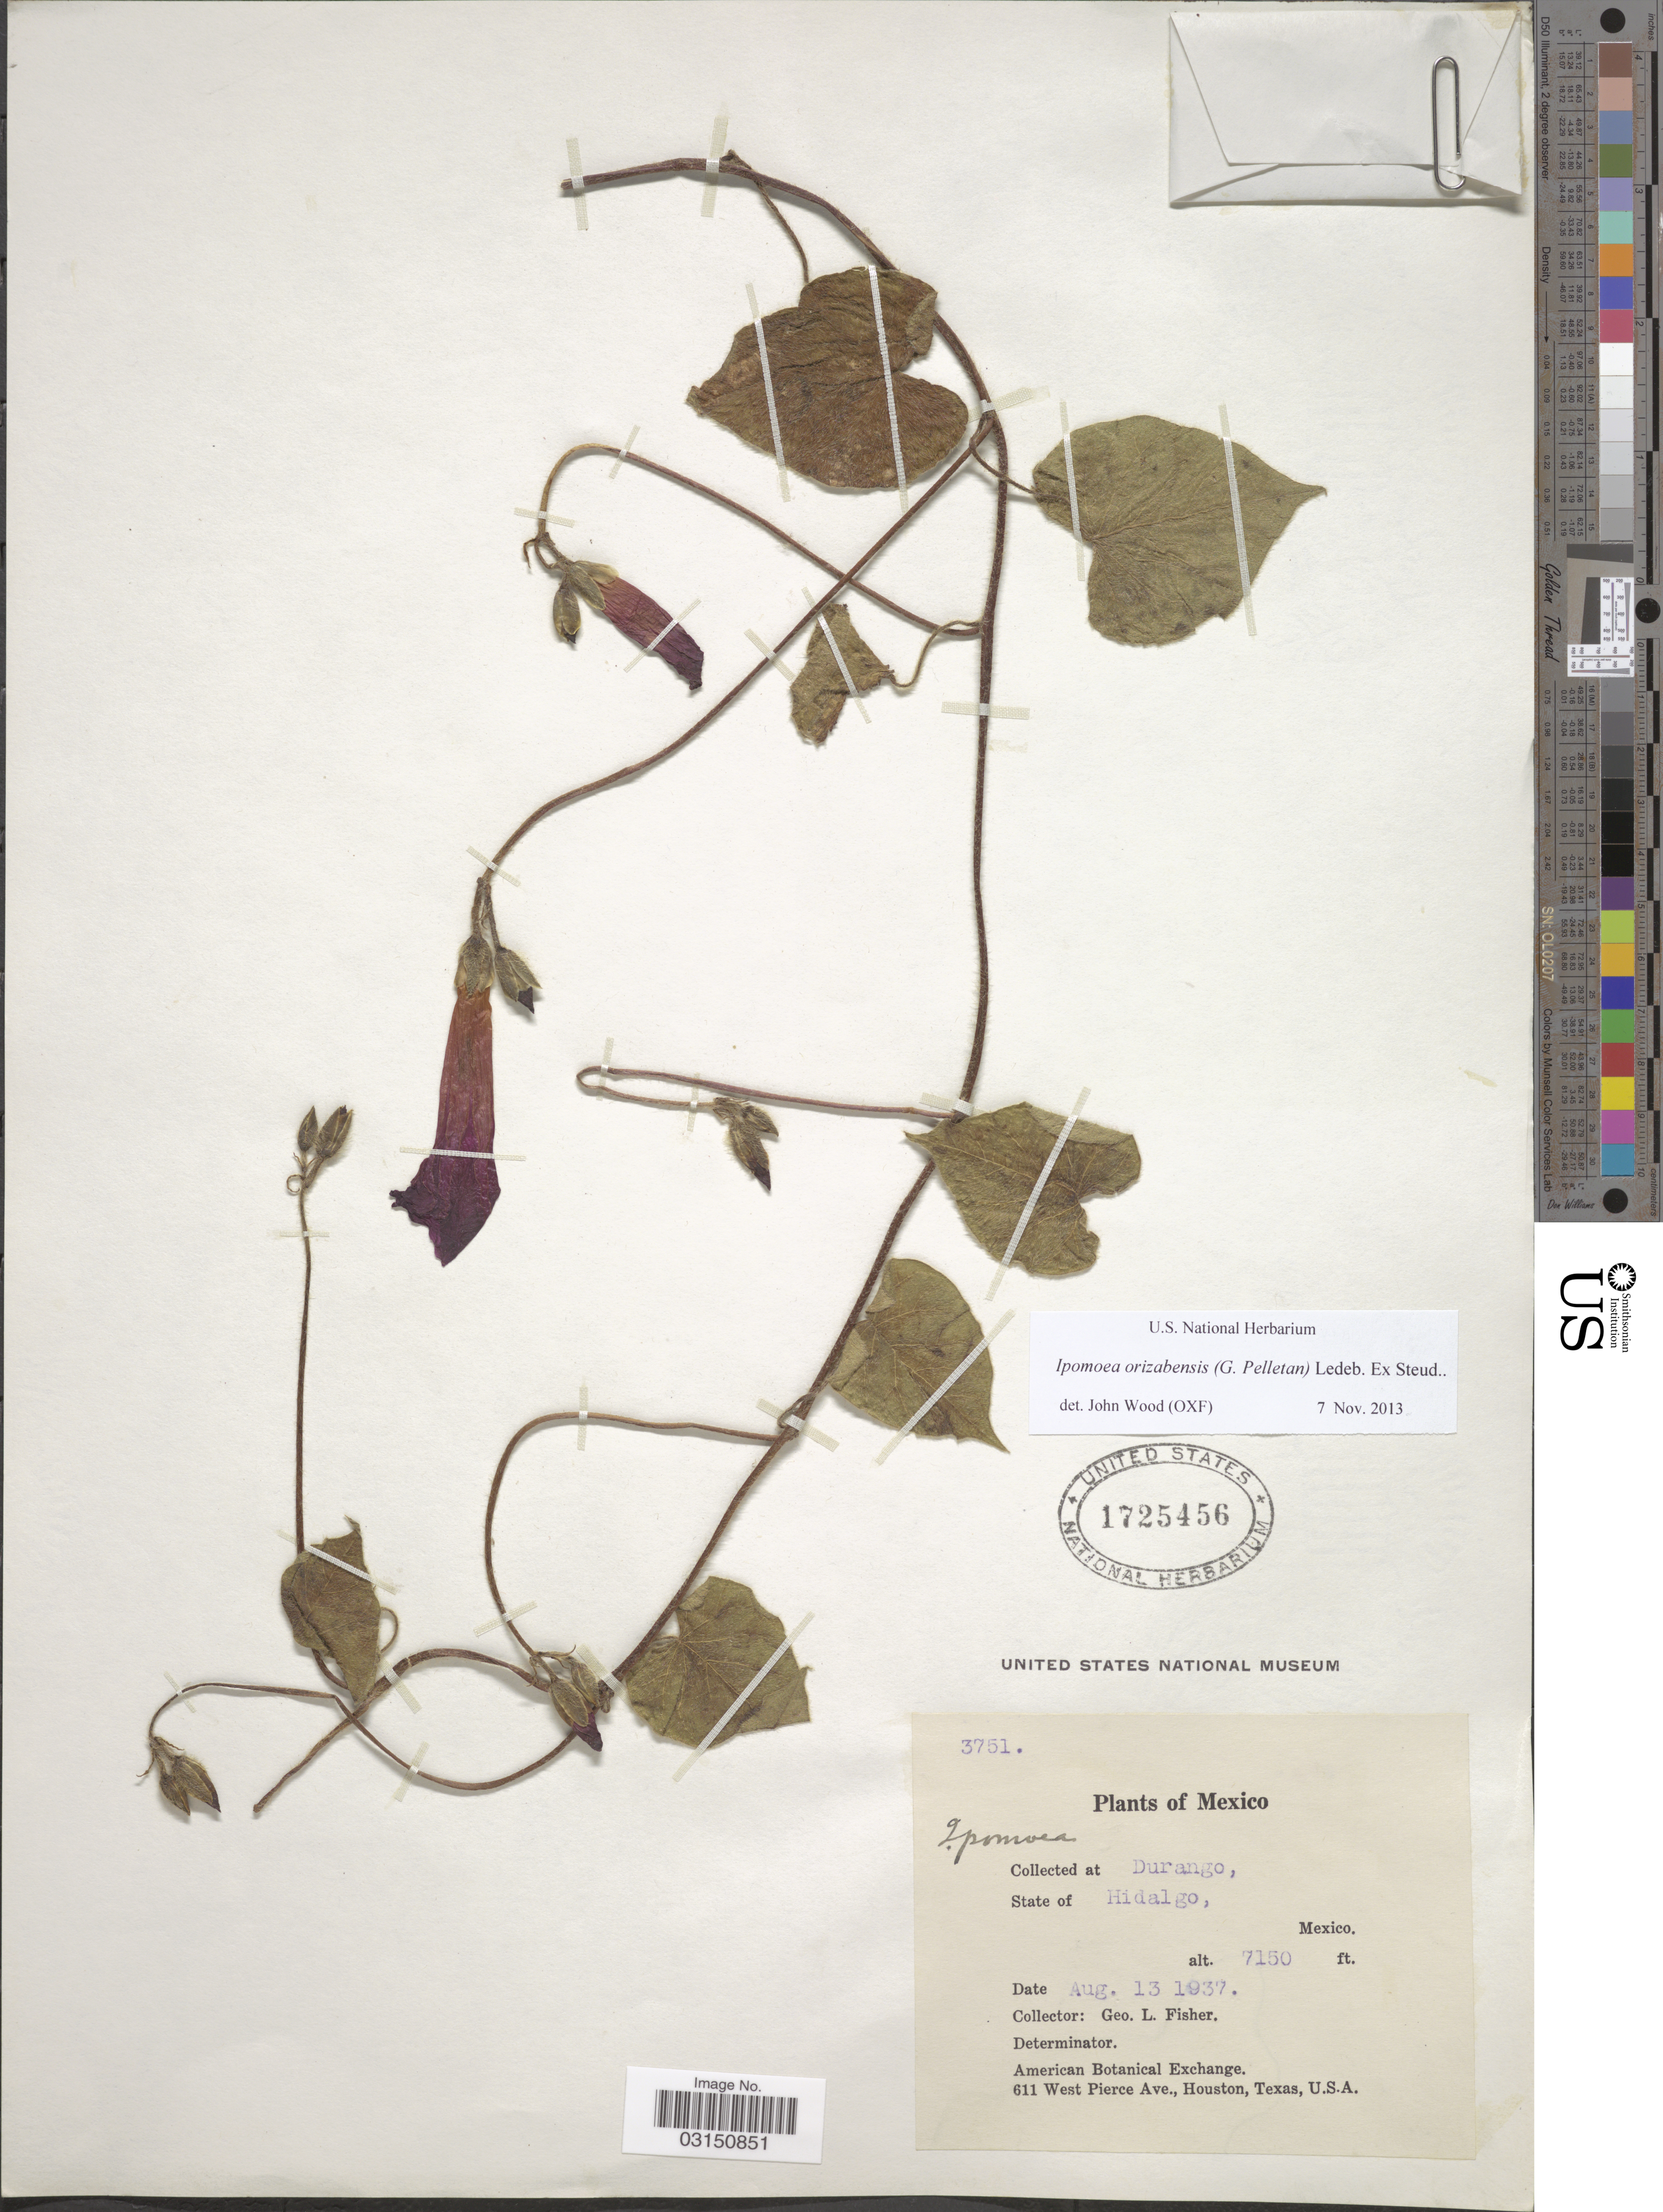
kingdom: Plantae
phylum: Tracheophyta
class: Magnoliopsida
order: Solanales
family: Convolvulaceae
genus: Ipomoea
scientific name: Ipomoea orizabensis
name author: (G. Pelletan) Ledeb. ex Steud.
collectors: G. L. Fisher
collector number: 3751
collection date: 1937-08-13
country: Mexico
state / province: Hidalgo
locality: Durango.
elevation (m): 2179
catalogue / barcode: US 1725456